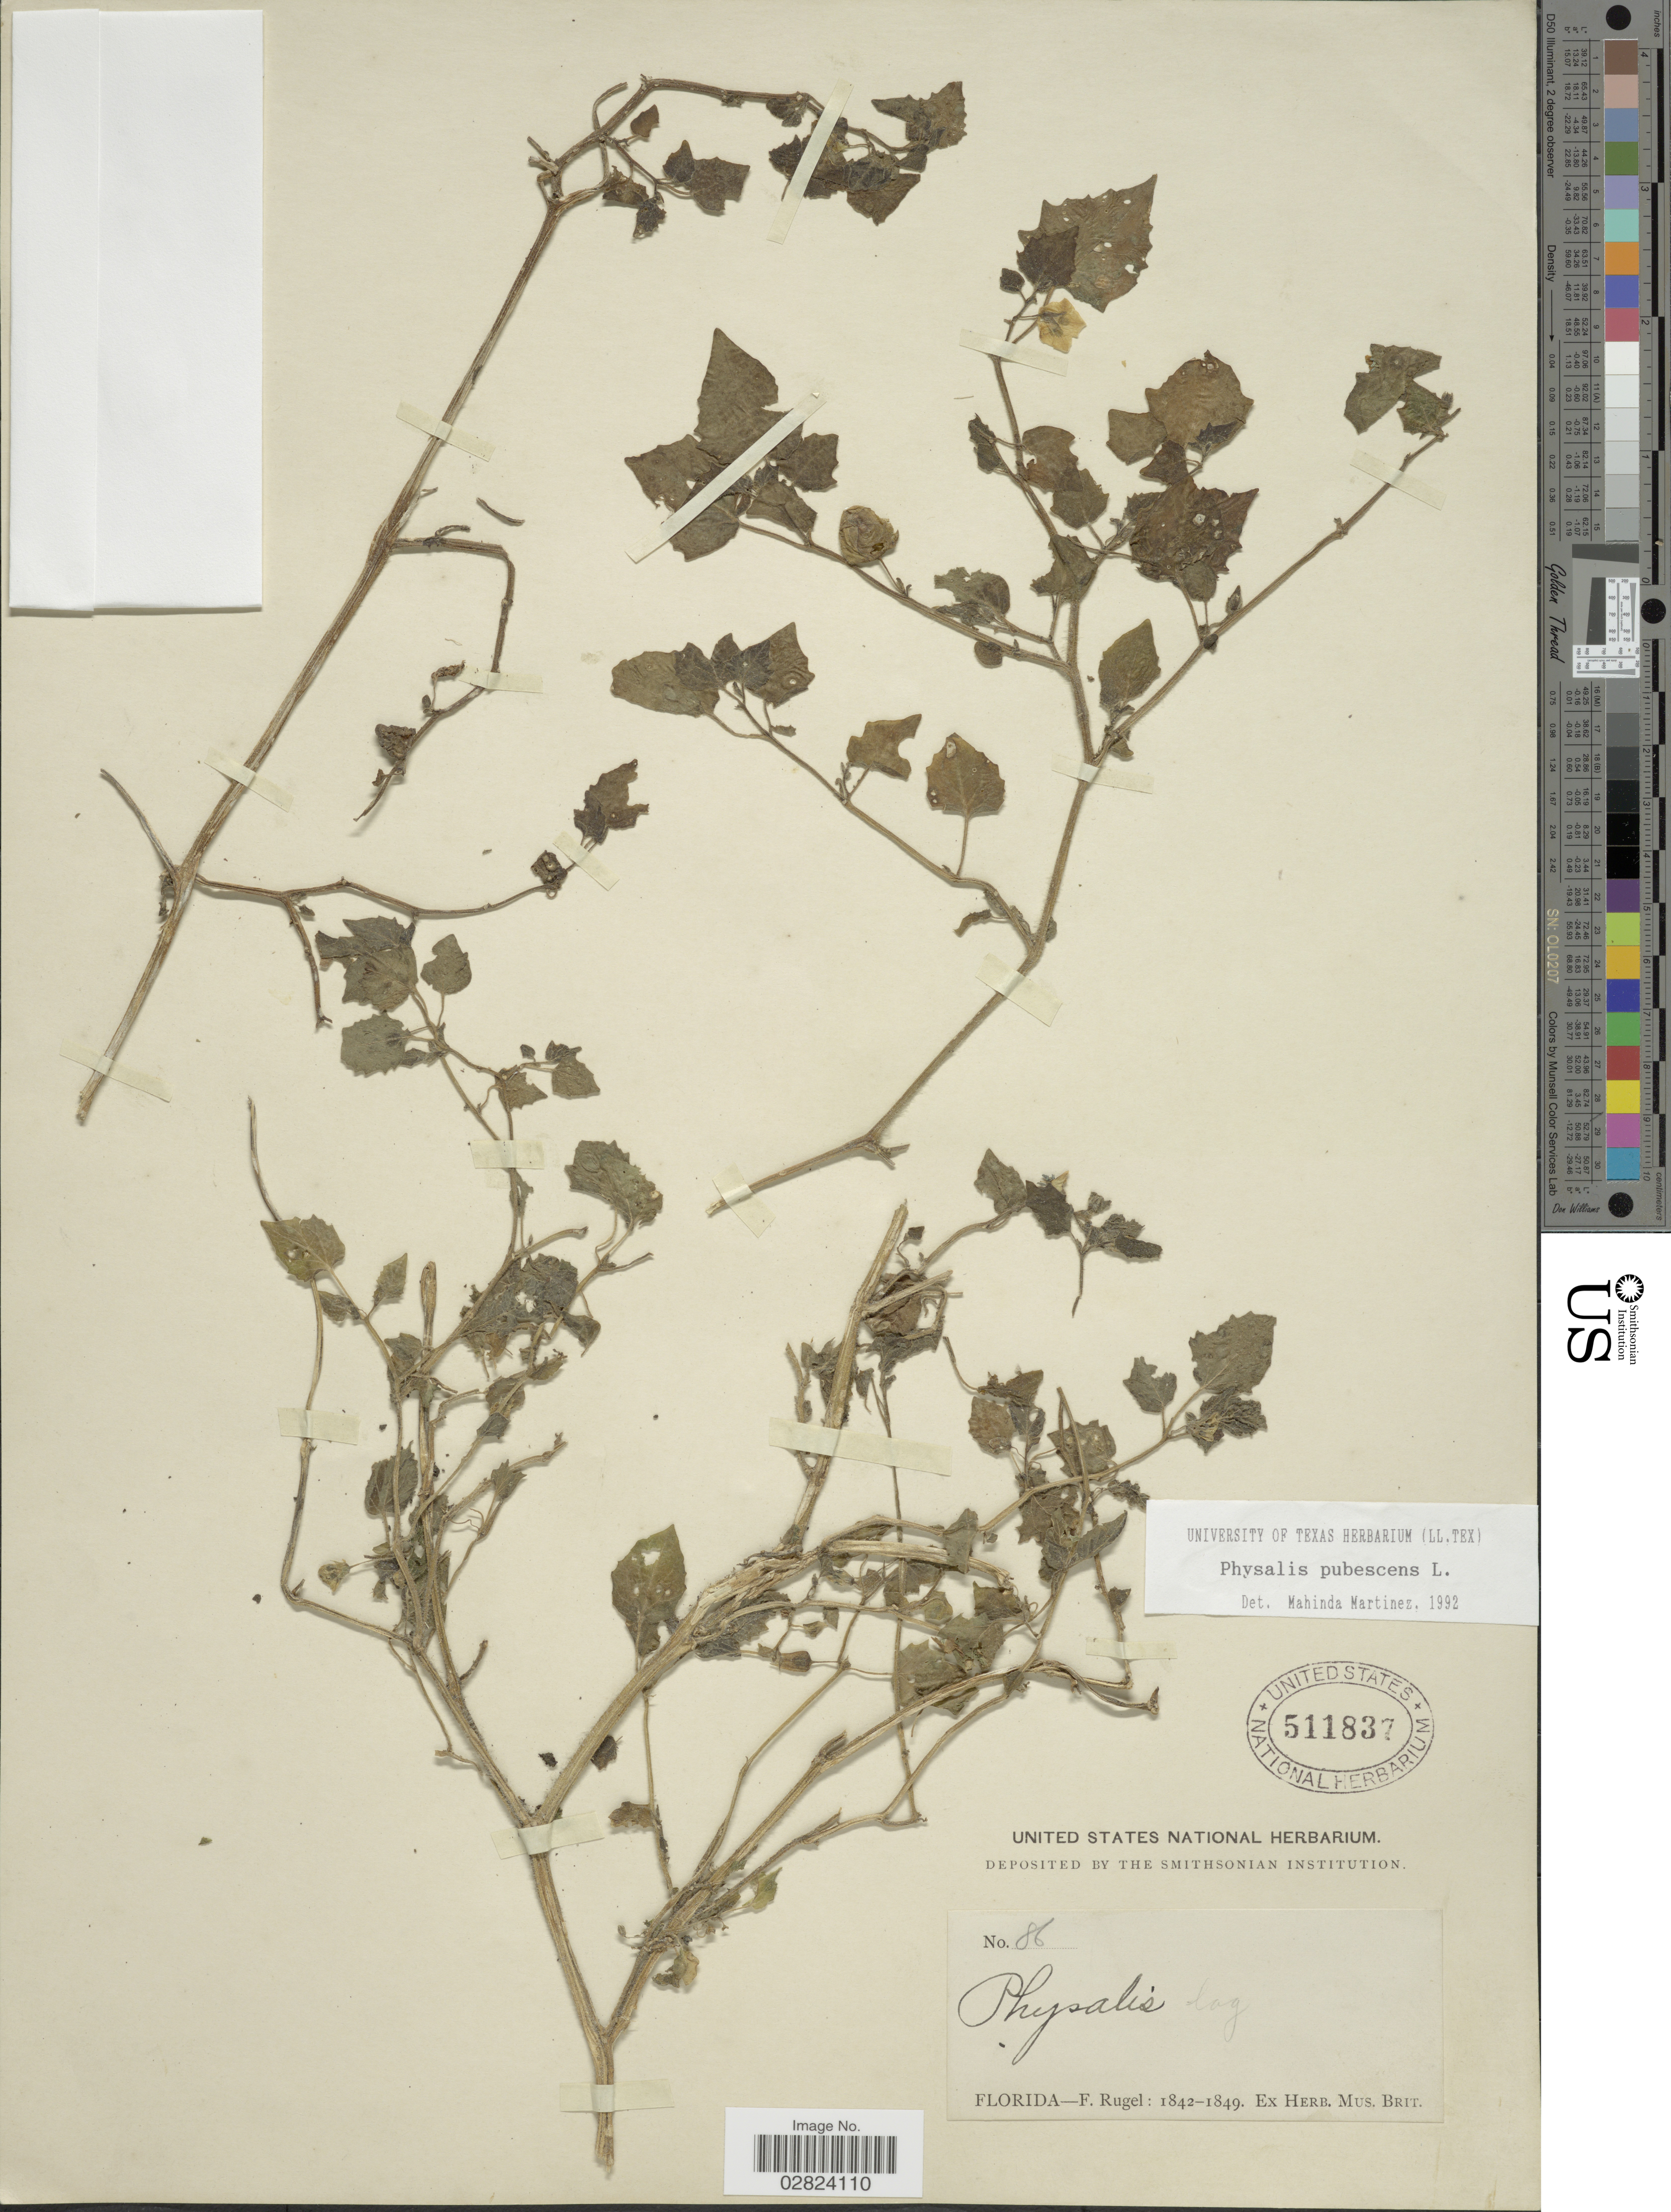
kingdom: Plantae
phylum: Tracheophyta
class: Magnoliopsida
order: Solanales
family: Solanaceae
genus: Physalis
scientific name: Physalis pubescens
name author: L.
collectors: F. Rugel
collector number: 86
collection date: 1842/1849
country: United States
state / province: Florida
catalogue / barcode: US 511837